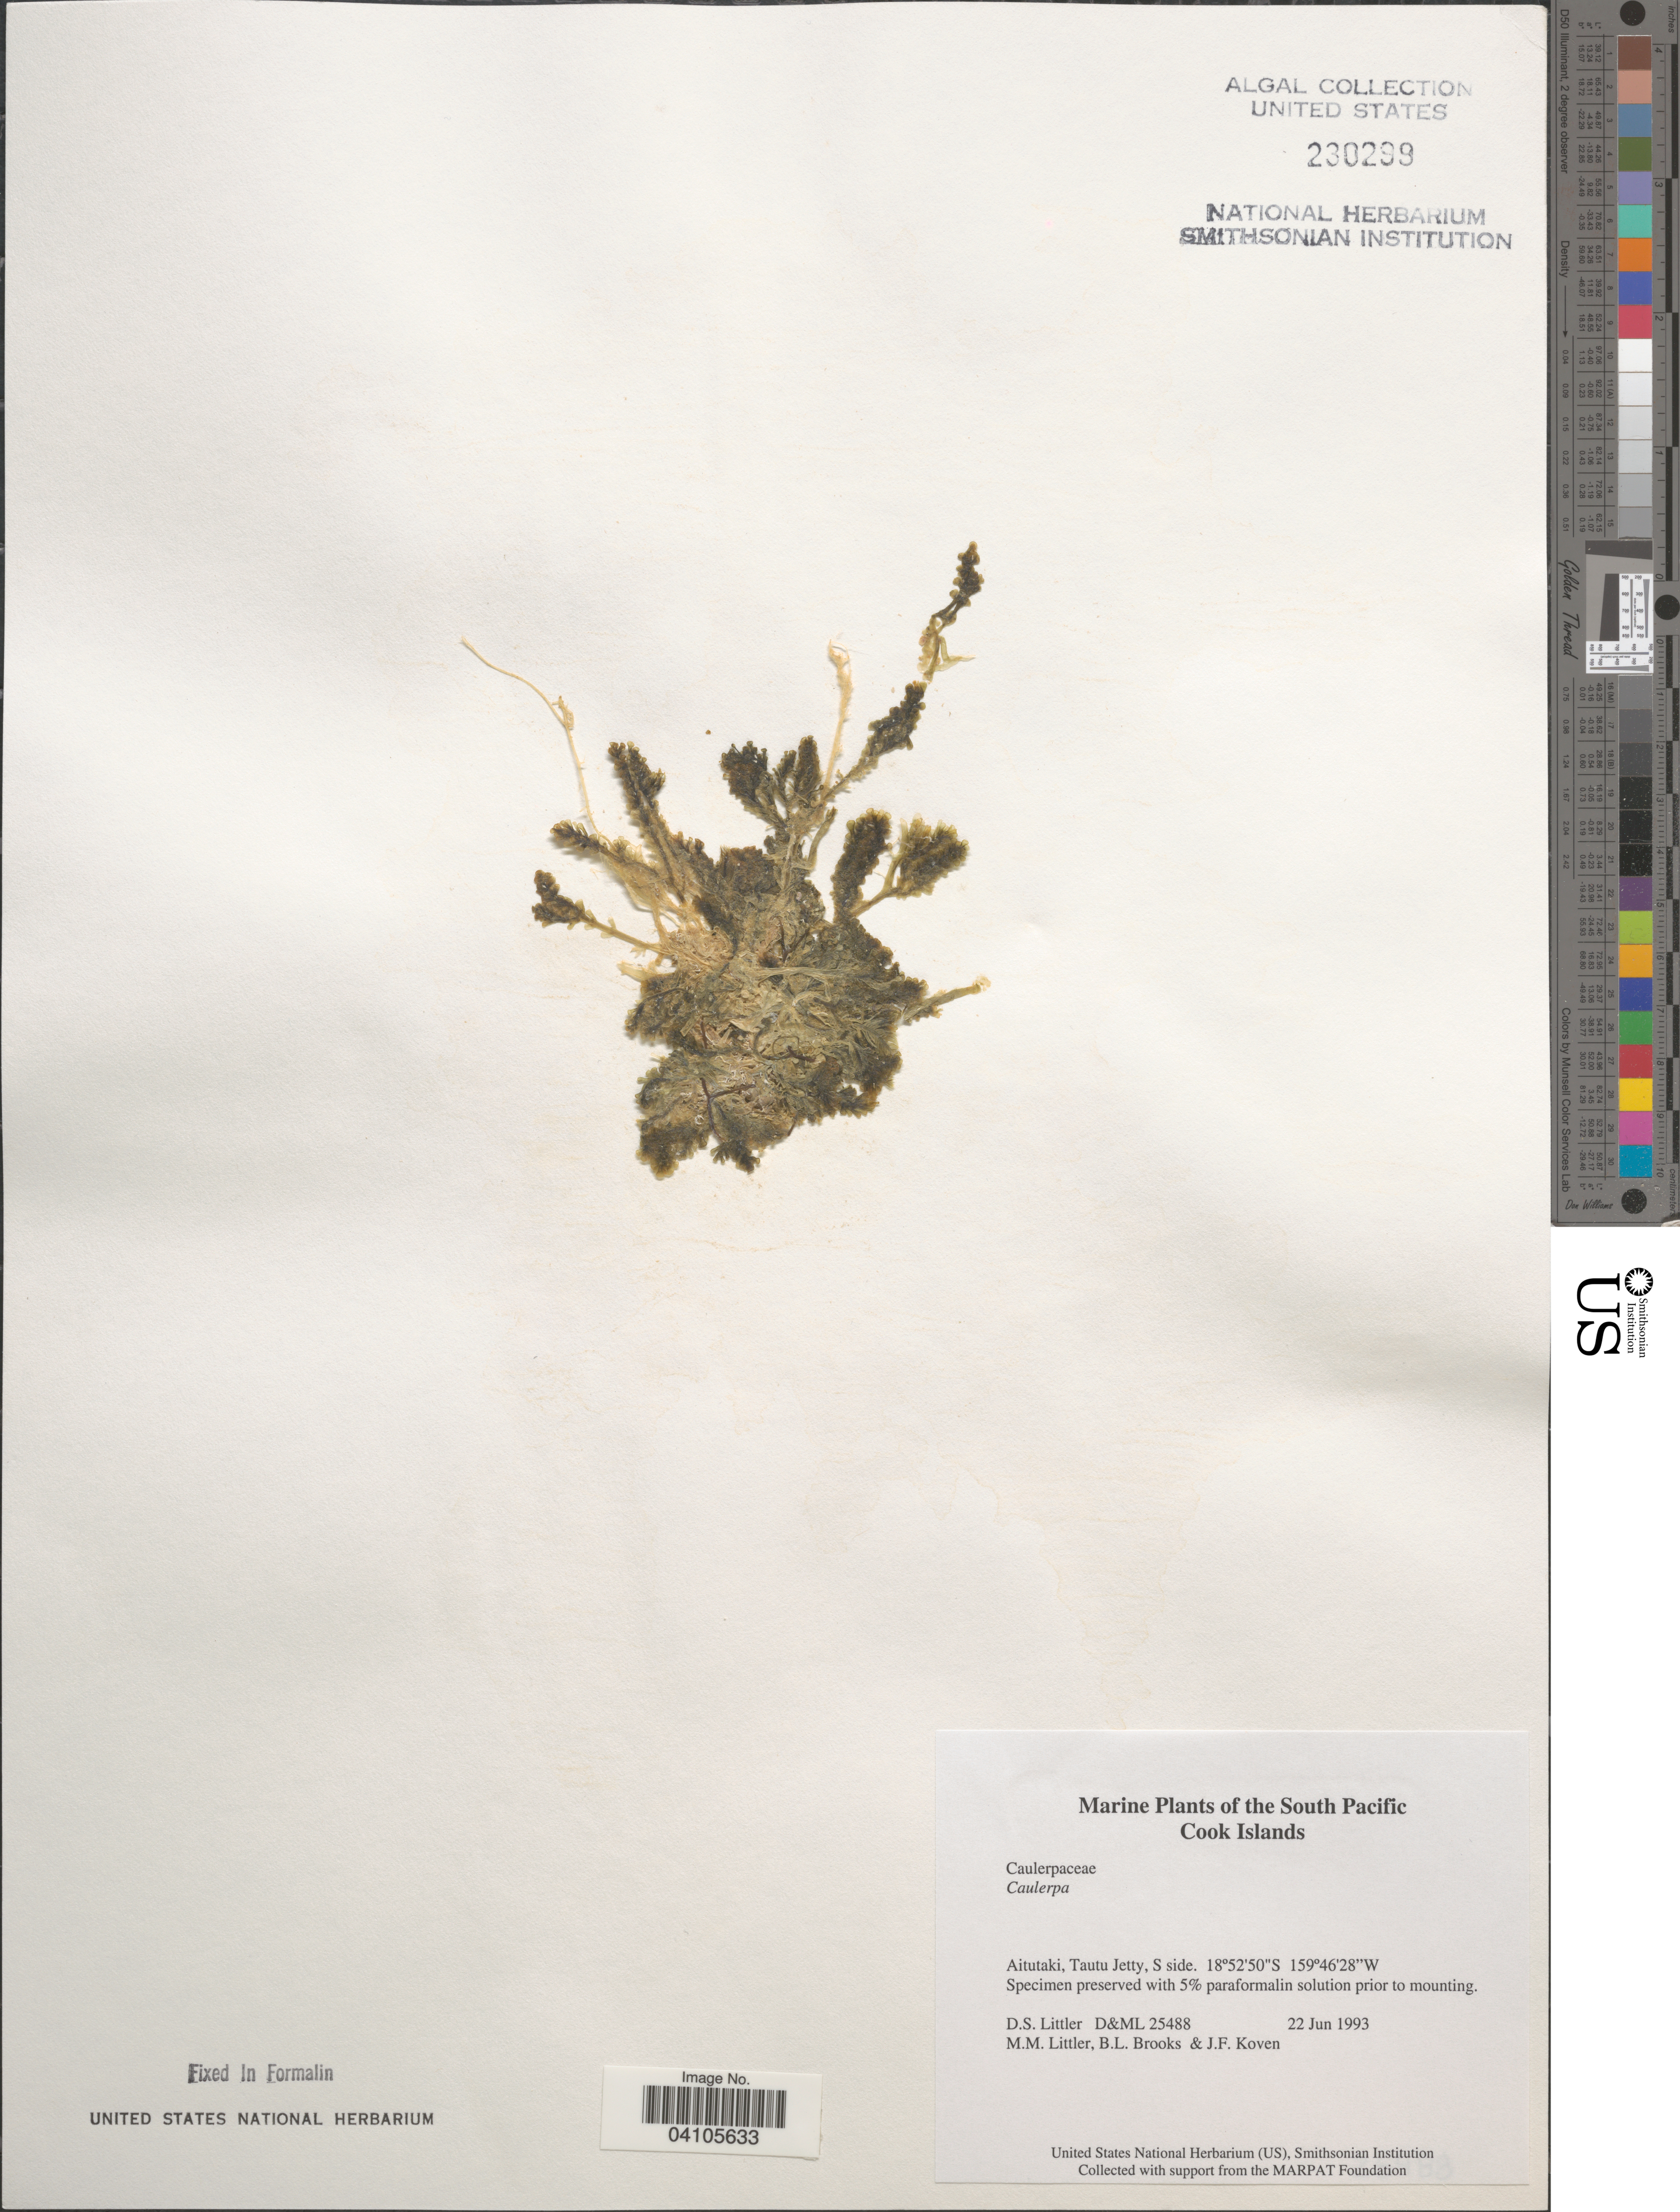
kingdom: Plantae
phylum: Chlorophyta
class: Ulvophyceae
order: Bryopsidales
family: Caulerpaceae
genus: Caulerpa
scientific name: Caulerpa sp.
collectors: D. S. Littler, B. Brooks & J. Koven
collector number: D&ML 25488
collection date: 1993-06-22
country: Cook Islands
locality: The South Pacific. Aitutaki, Tautu Jetty, S side.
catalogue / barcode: US 230299